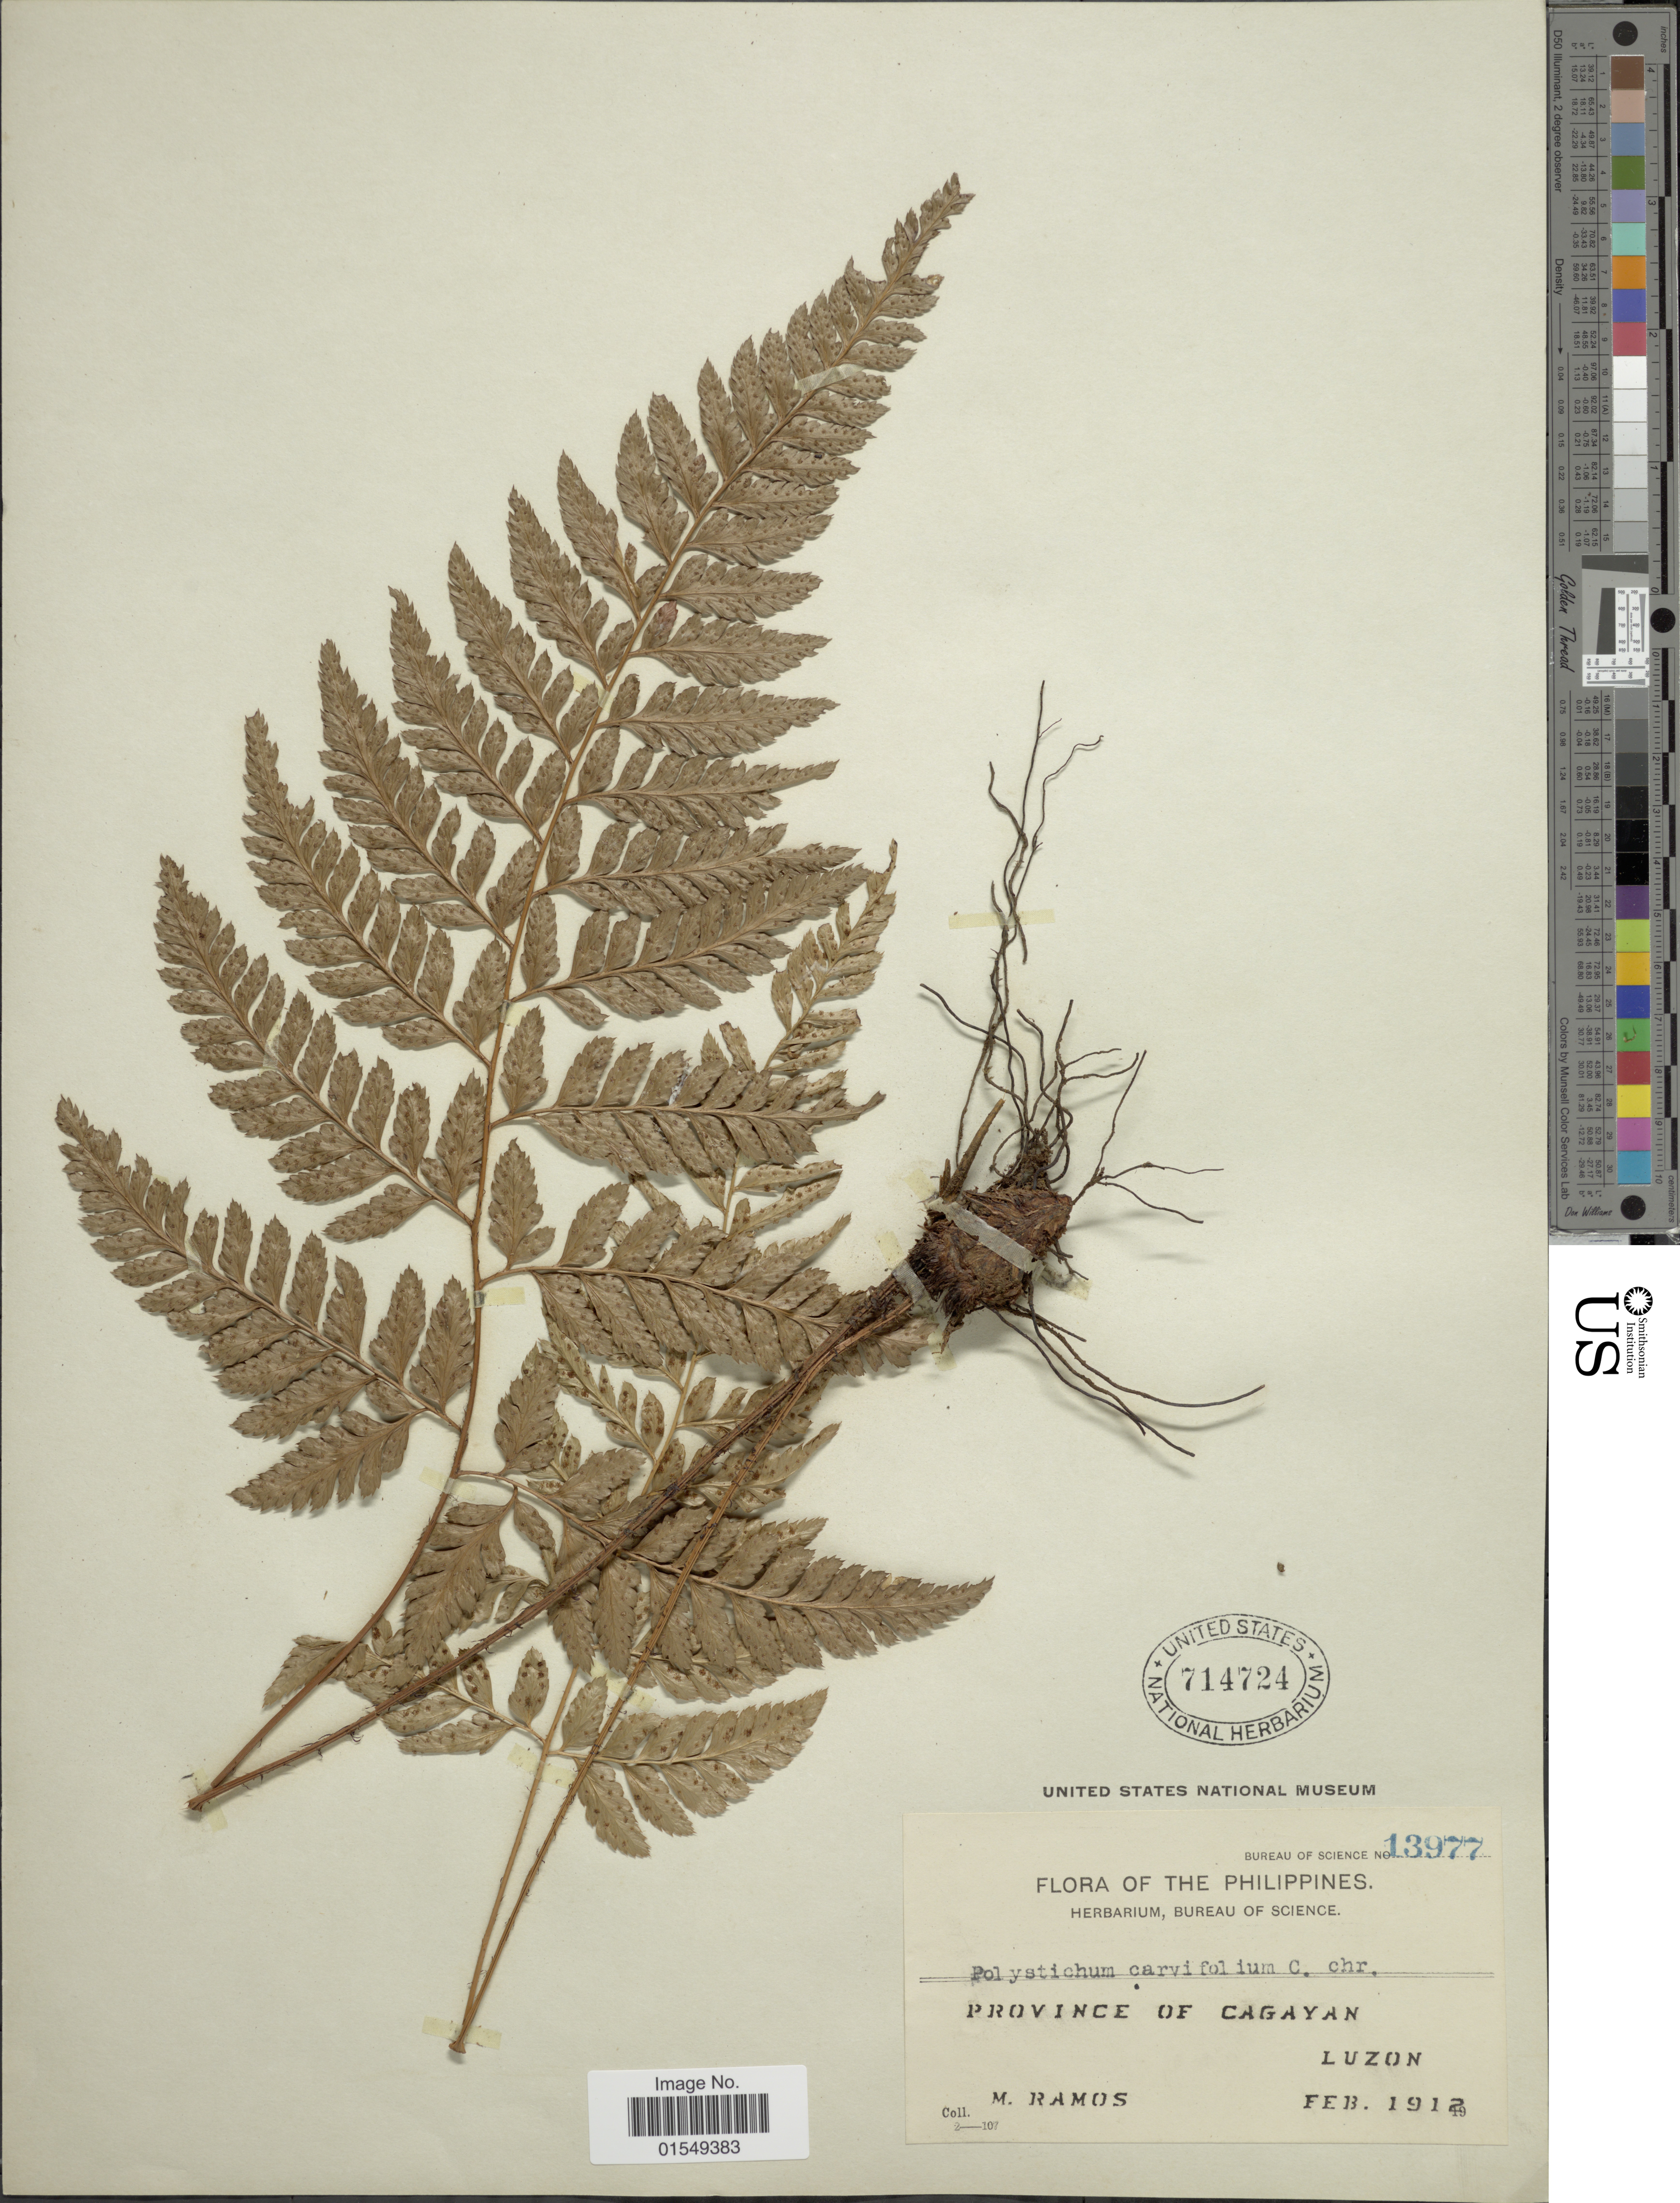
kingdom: Plantae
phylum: Tracheophyta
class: Polypodiopsida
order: Polypodiales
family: Dryopteridaceae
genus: Arachniodes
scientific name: Arachniodes carvifolia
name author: (Kunze) Ching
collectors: M. Ramos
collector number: Bureau of Science 13977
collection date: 1912-02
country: Philippines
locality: Province of Cagayan, Luzon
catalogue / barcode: US 714724